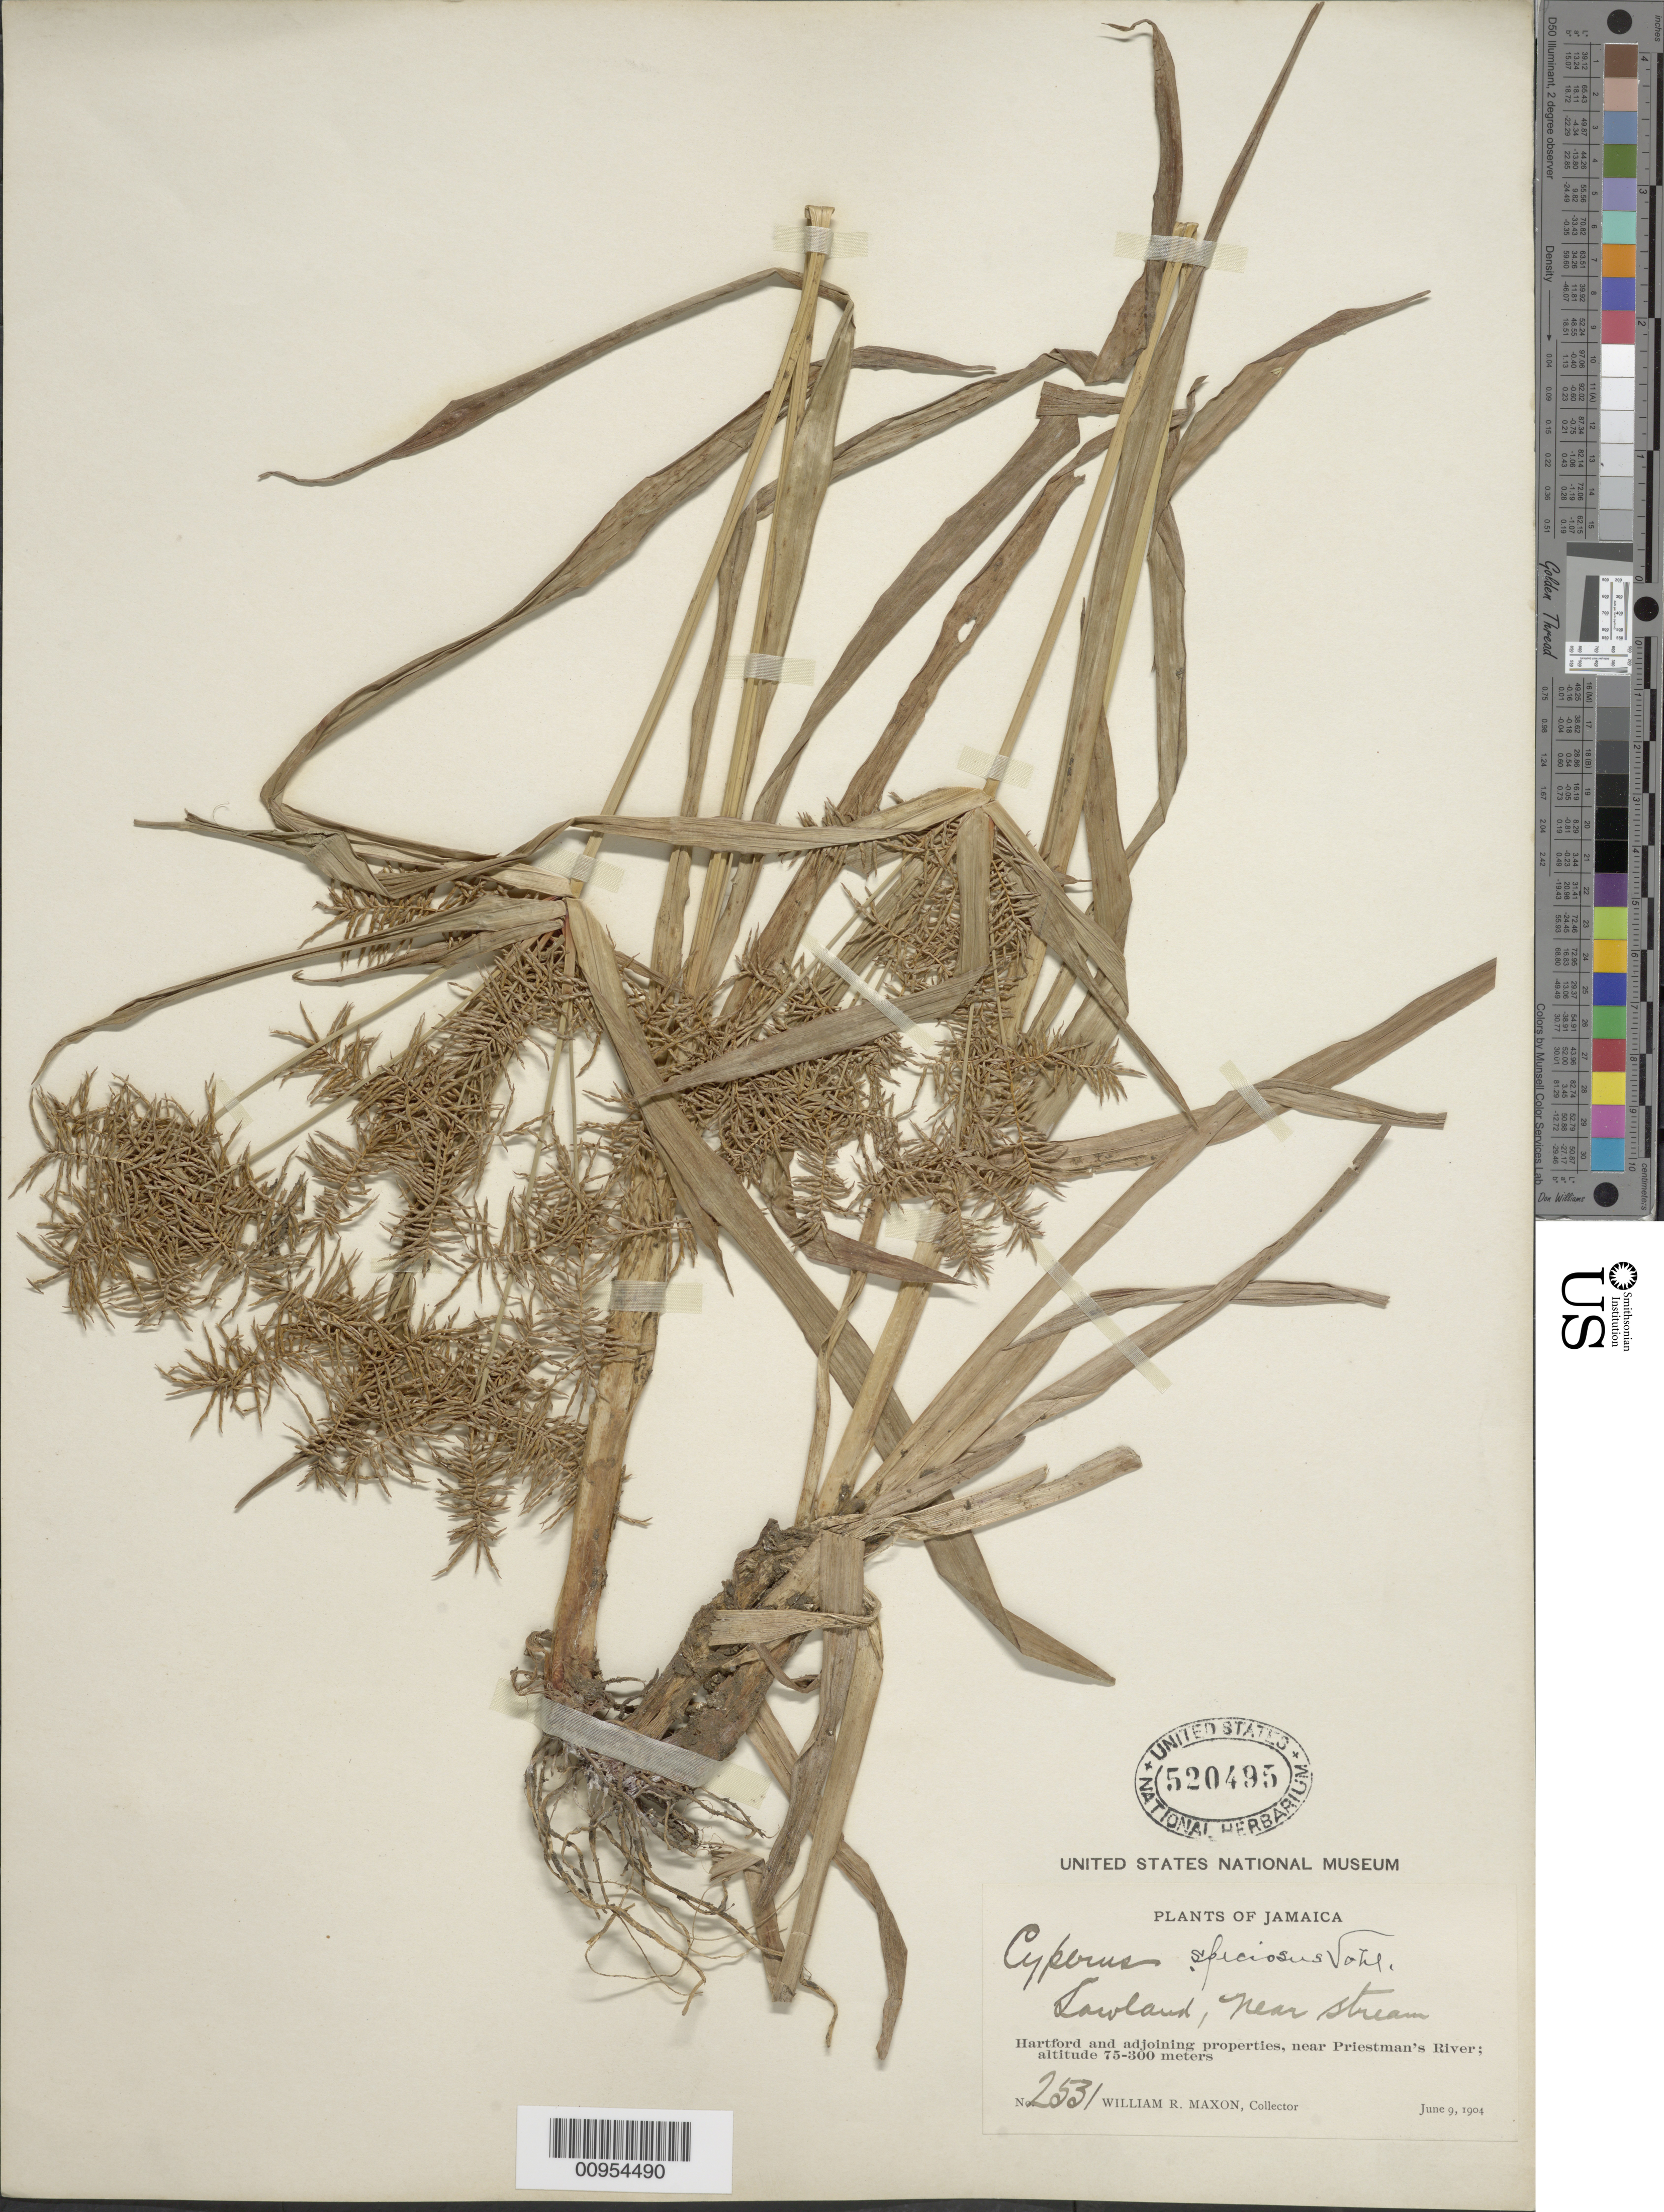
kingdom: Plantae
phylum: Tracheophyta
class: Liliopsida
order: Poales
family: Cyperaceae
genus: Cyperus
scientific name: Cyperus odoratus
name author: L.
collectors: W. R. Maxon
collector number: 2531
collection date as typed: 09 Jun 1904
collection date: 1904-06-09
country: Jamaica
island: Jamaica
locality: Hartford and adjoining properties, near Priestman's River, lowland, near stream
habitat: Lowland, near stream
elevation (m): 75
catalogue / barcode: US 520495